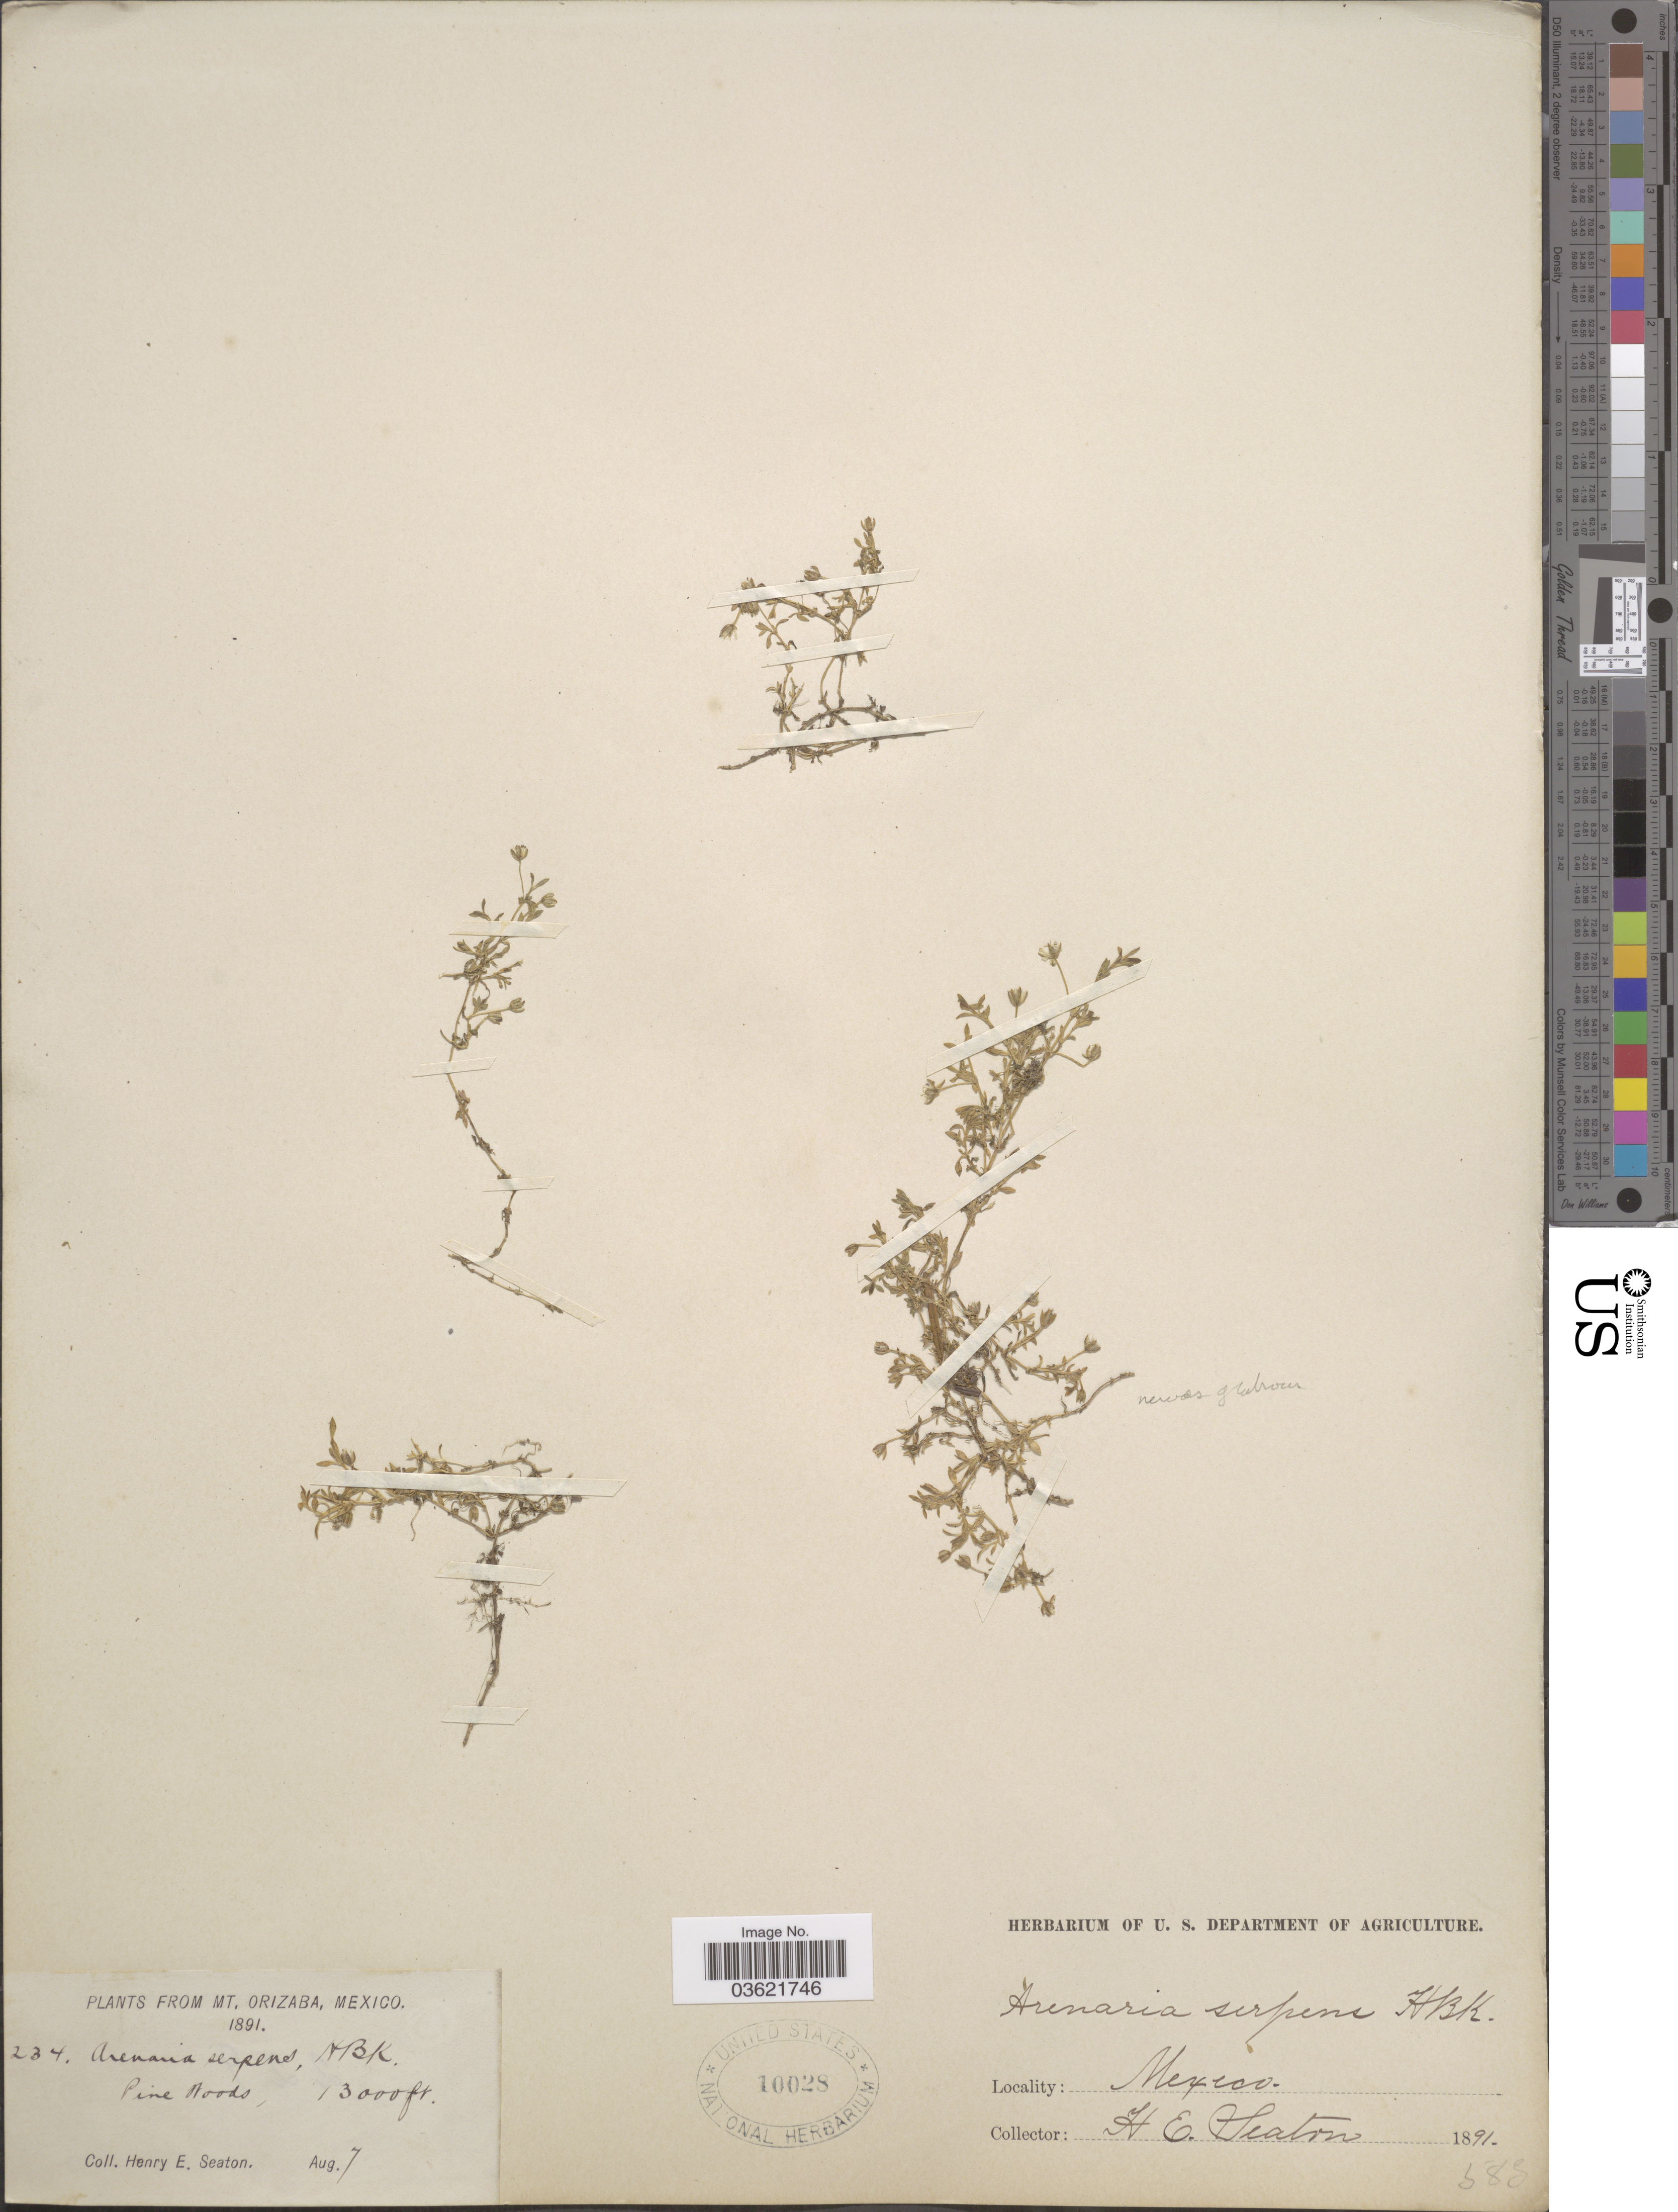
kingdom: Plantae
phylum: Tracheophyta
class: Magnoliopsida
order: Caryophyllales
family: Caryophyllaceae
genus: Arenaria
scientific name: Arenaria sp.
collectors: H. E. Seaton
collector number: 234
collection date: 1891-08-07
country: Mexico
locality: Mt. Orizaba.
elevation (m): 3962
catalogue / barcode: US 10028